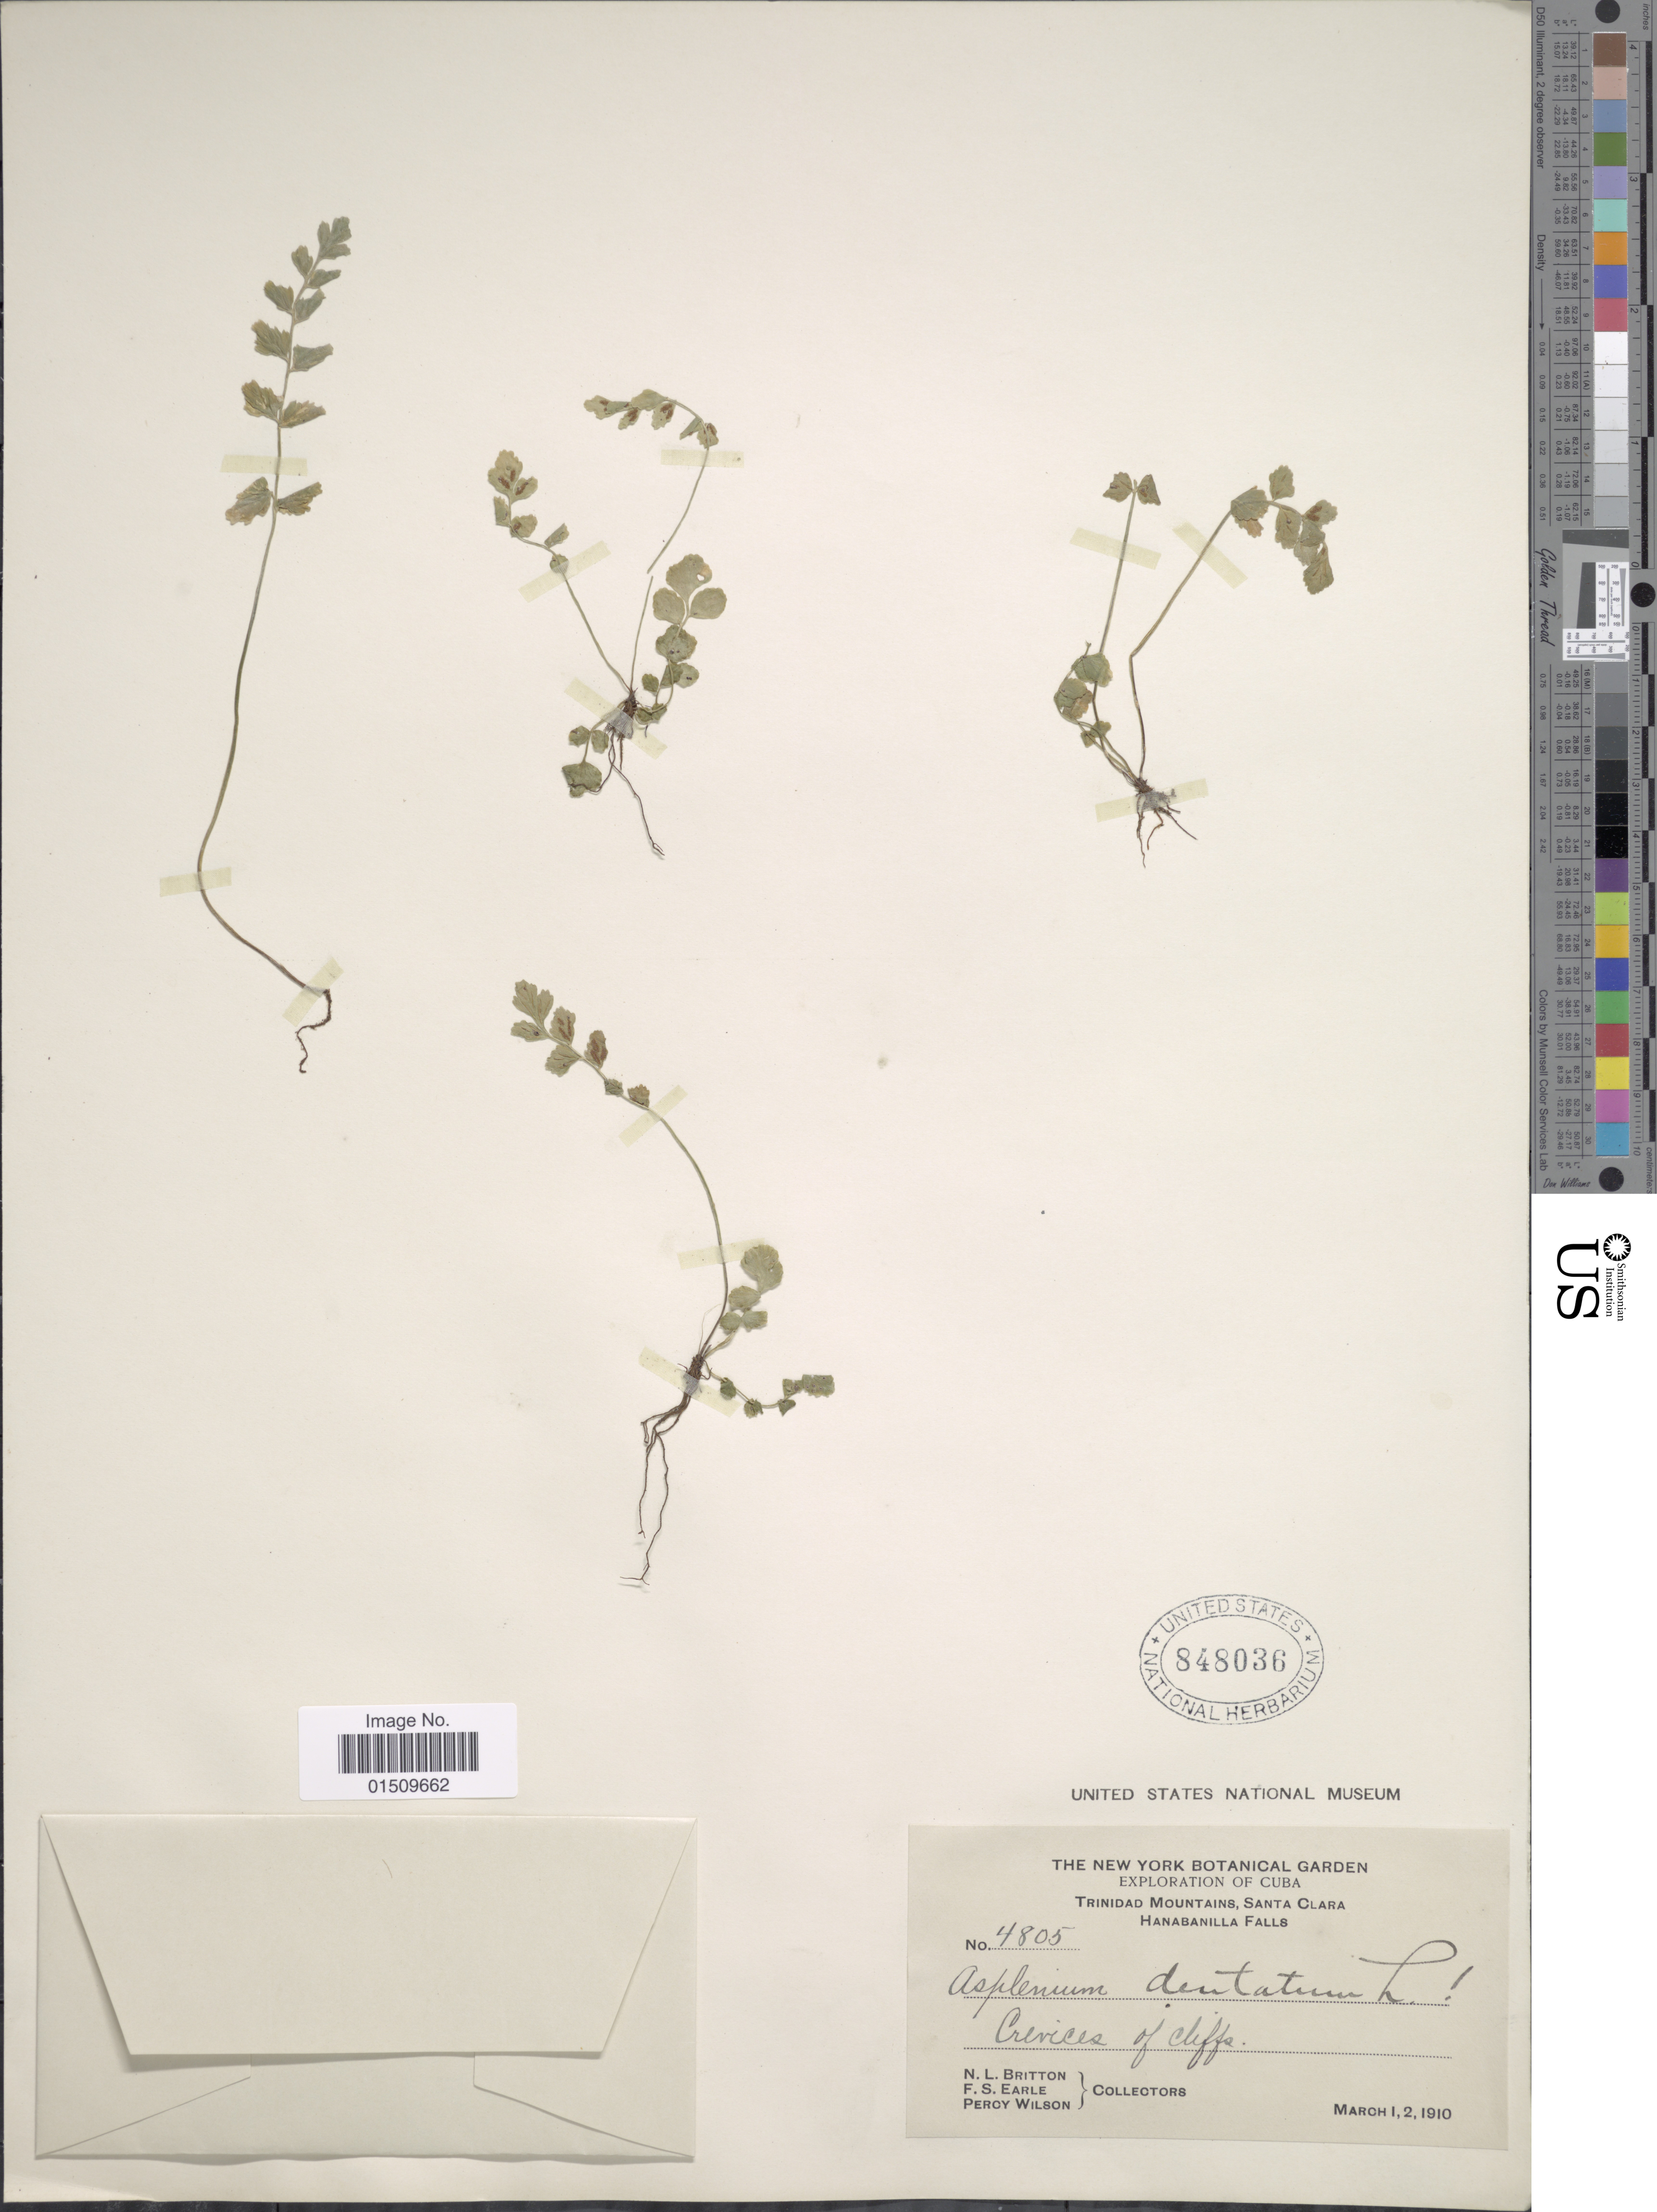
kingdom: Plantae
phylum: Tracheophyta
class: Polypodiopsida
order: Polypodiales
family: Aspleniaceae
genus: Asplenium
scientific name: Asplenium trichomanes-dentatum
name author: L.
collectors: N. Britton, F. S. Earle & P. Wilson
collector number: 4805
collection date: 1910-03-01/1910-03-02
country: Cuba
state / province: Las Villas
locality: Cuba, Triniada Mountains, Santa Clara, Hanabanilla Falls.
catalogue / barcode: US 848036